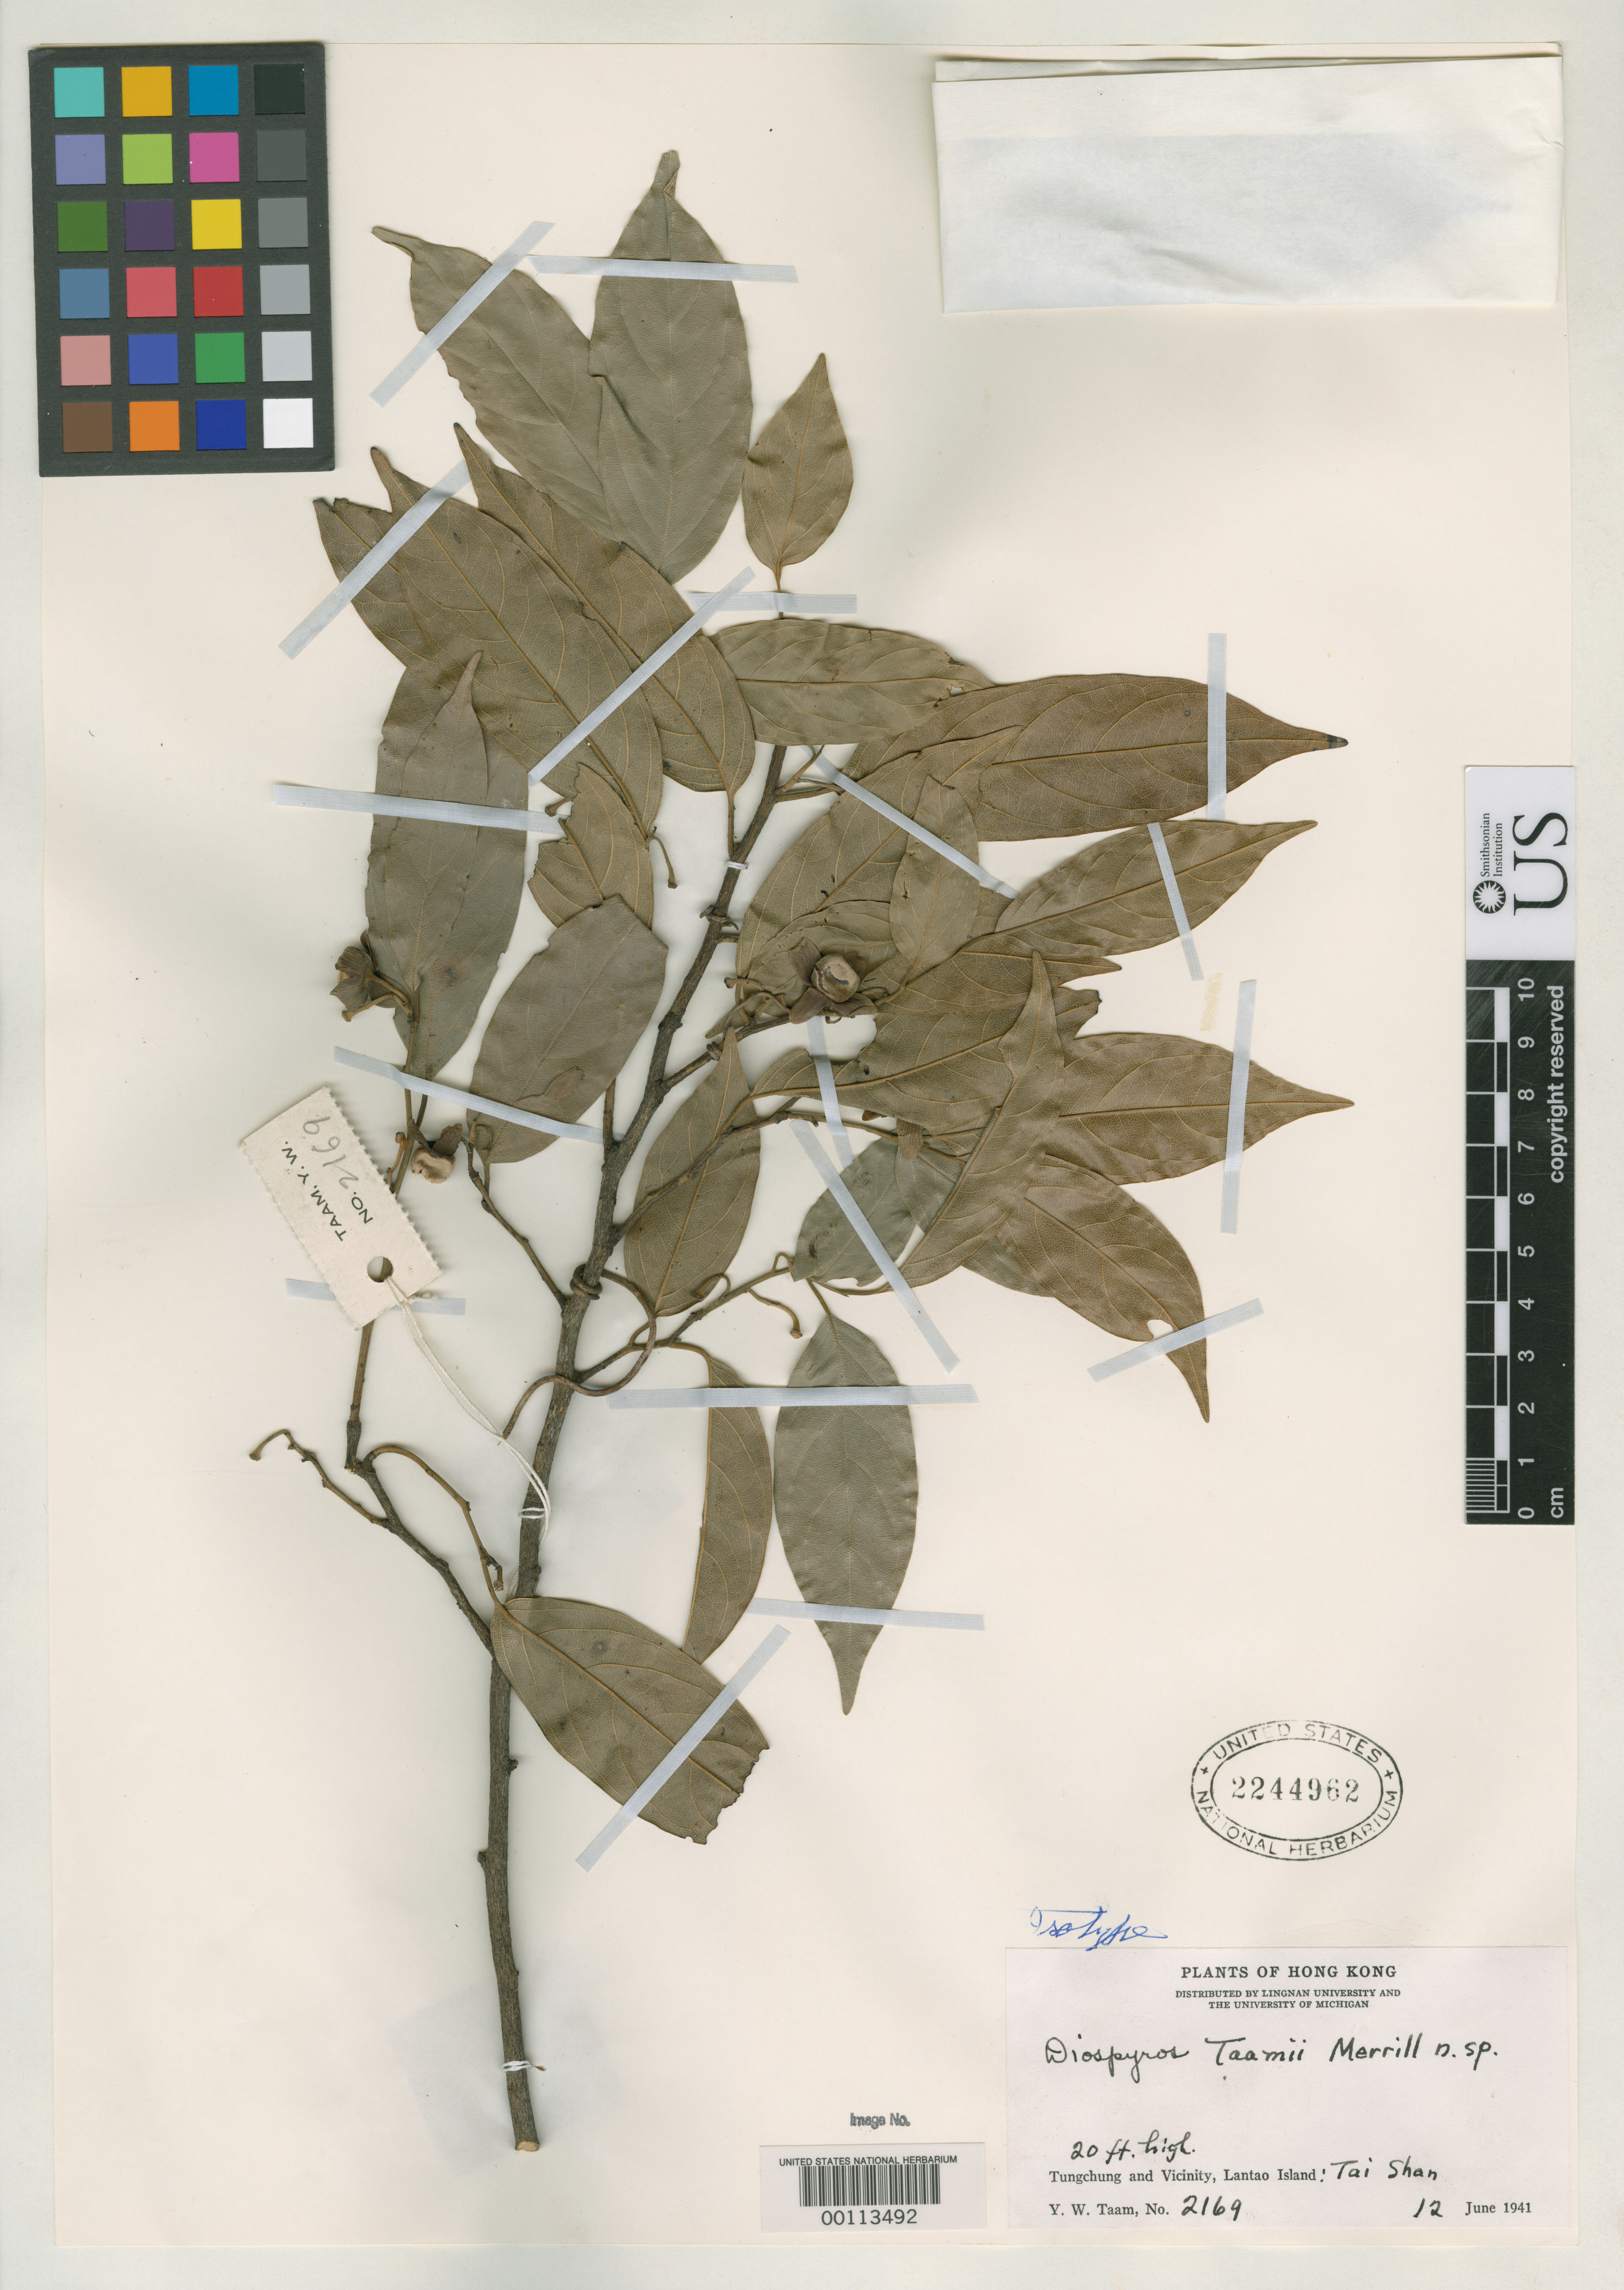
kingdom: Plantae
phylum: Tracheophyta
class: Magnoliopsida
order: Ericales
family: Ebenaceae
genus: Diospyros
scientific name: Diospyros taamii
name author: Merr.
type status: Isotype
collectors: Y. W. Taam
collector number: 2169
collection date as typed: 12 Jun 1941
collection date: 1941-06-12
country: China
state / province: Hong Kong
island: Lantao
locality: Tungchung, Tai Shan.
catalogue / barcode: US 2244962